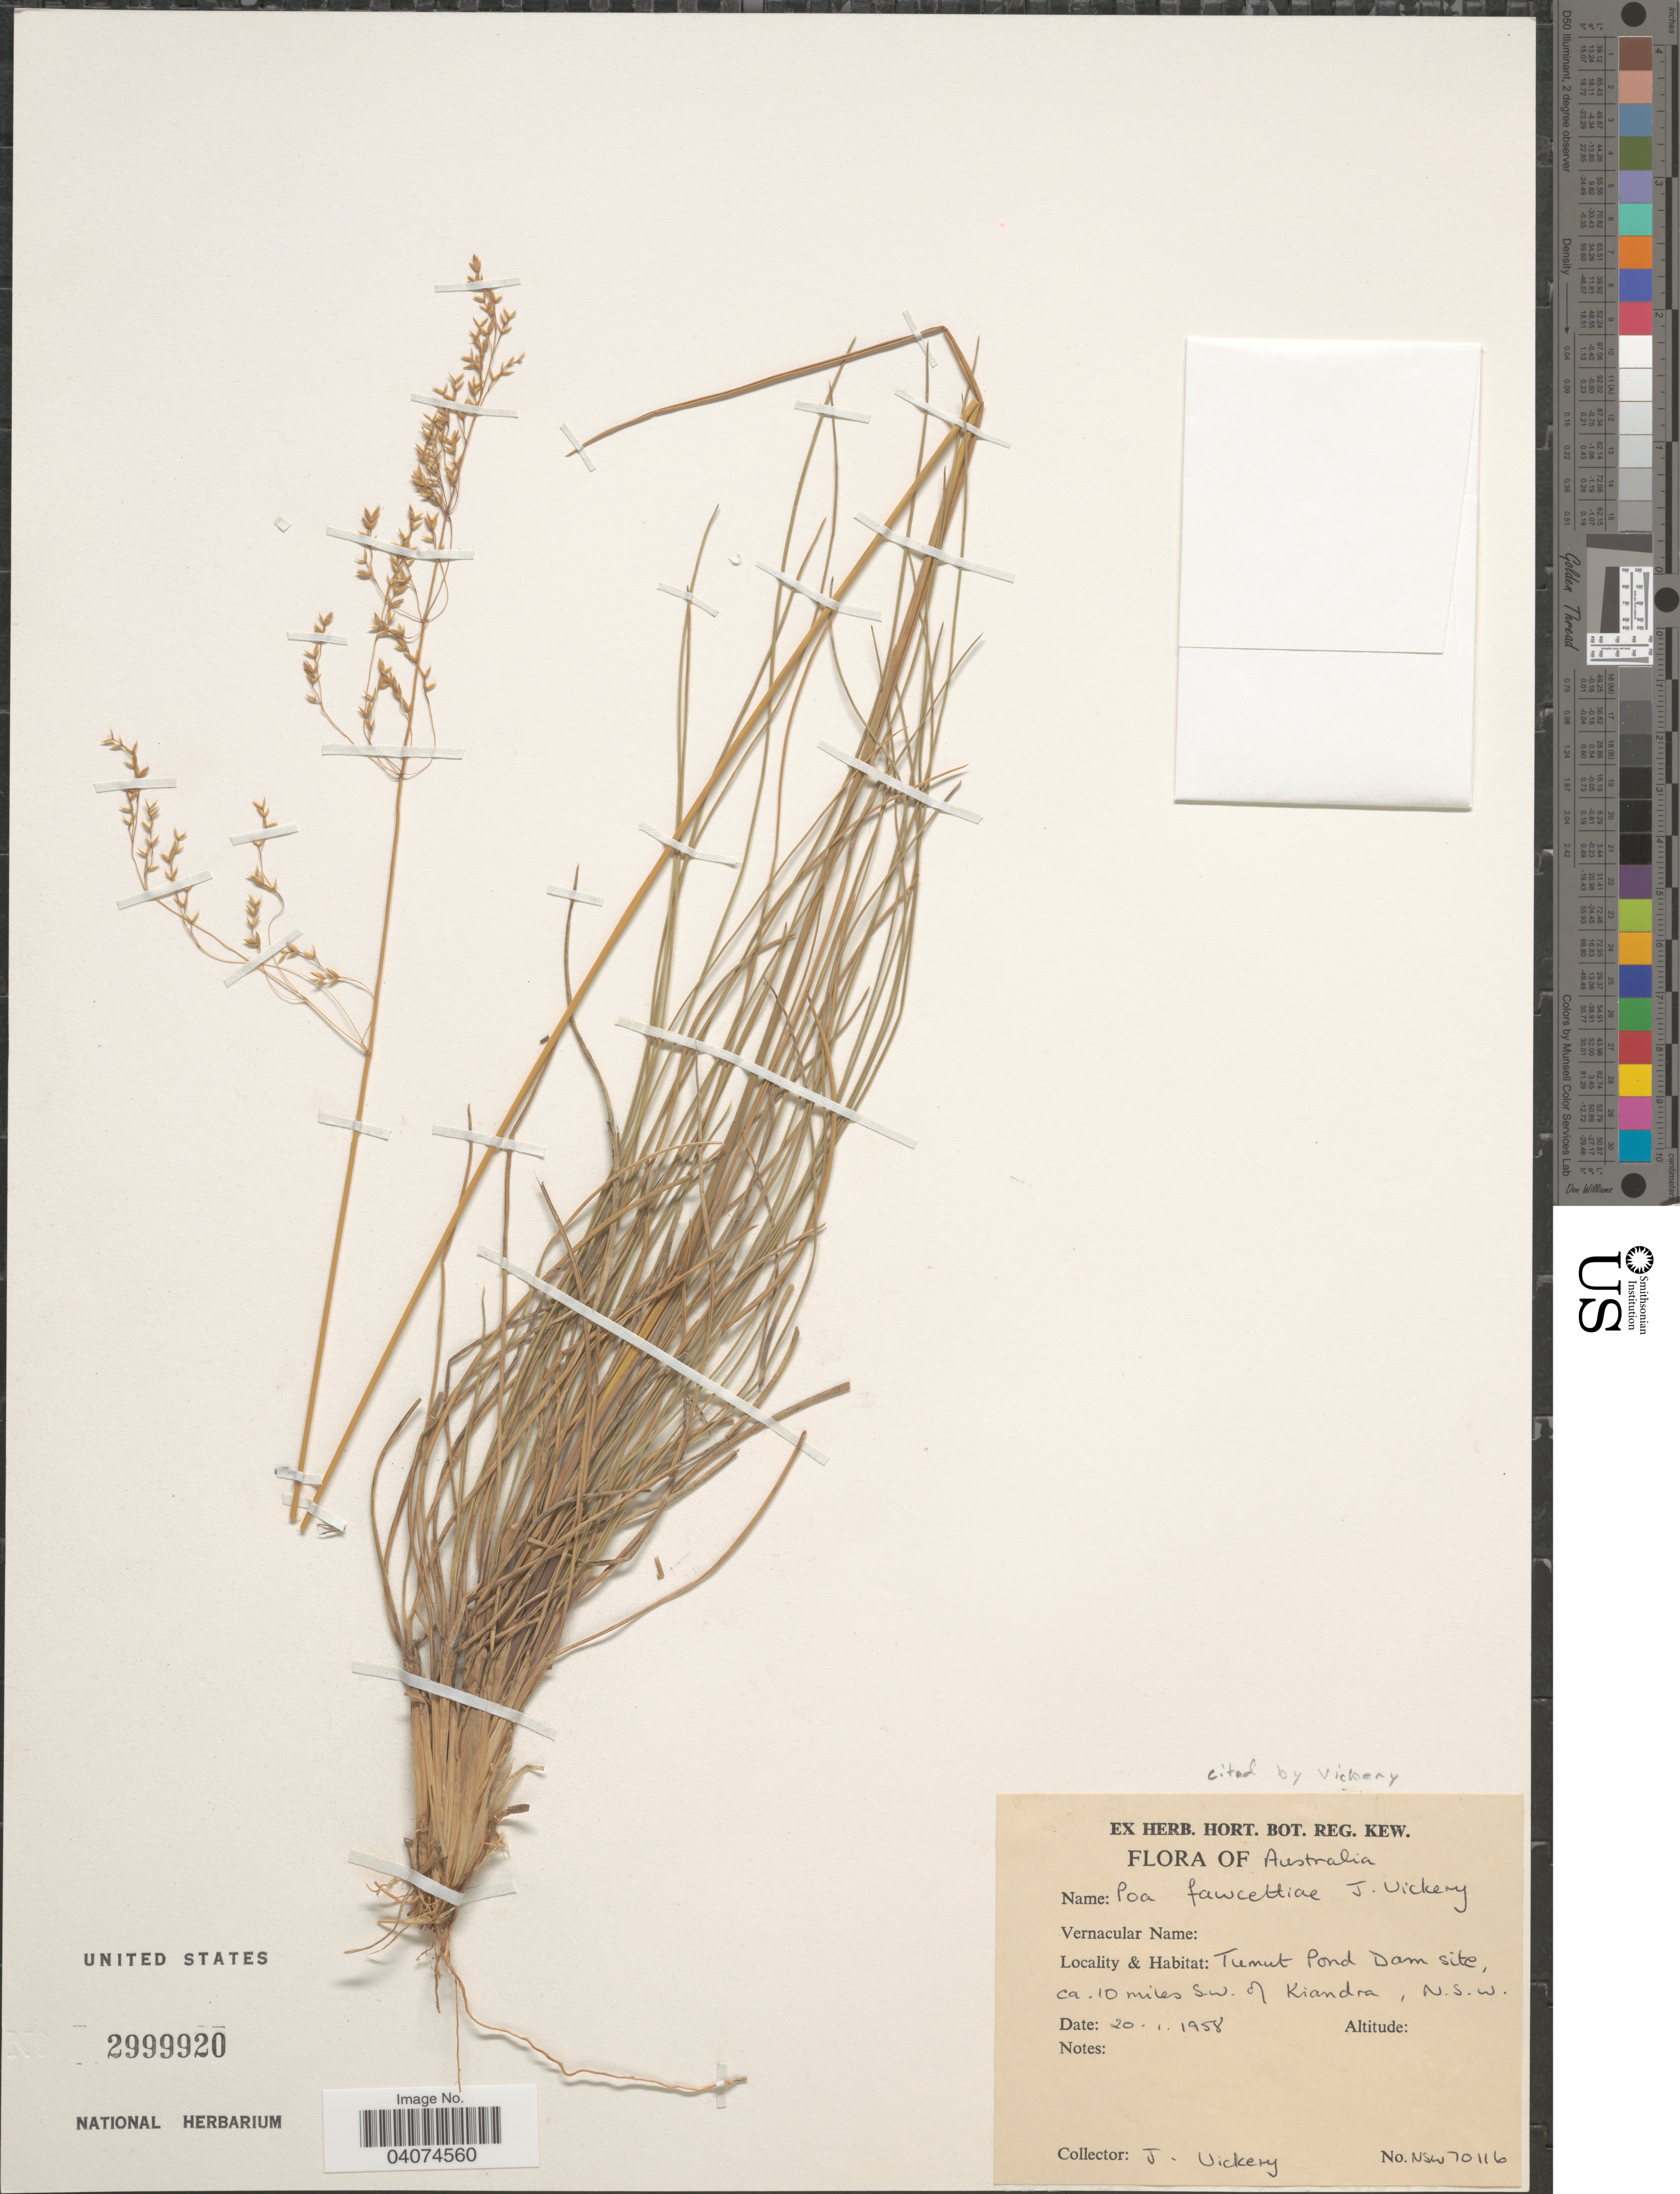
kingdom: Plantae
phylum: Tracheophyta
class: Liliopsida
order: Poales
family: Poaceae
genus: Poa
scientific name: Poa fawcettiae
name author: Vickery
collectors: J. Vickery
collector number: NSW70116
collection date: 1958-01-20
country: Australia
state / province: New South Wales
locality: Tumut Pond Dam site, ca. 10 miles S.W. of Kiandra.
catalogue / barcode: US 2999920